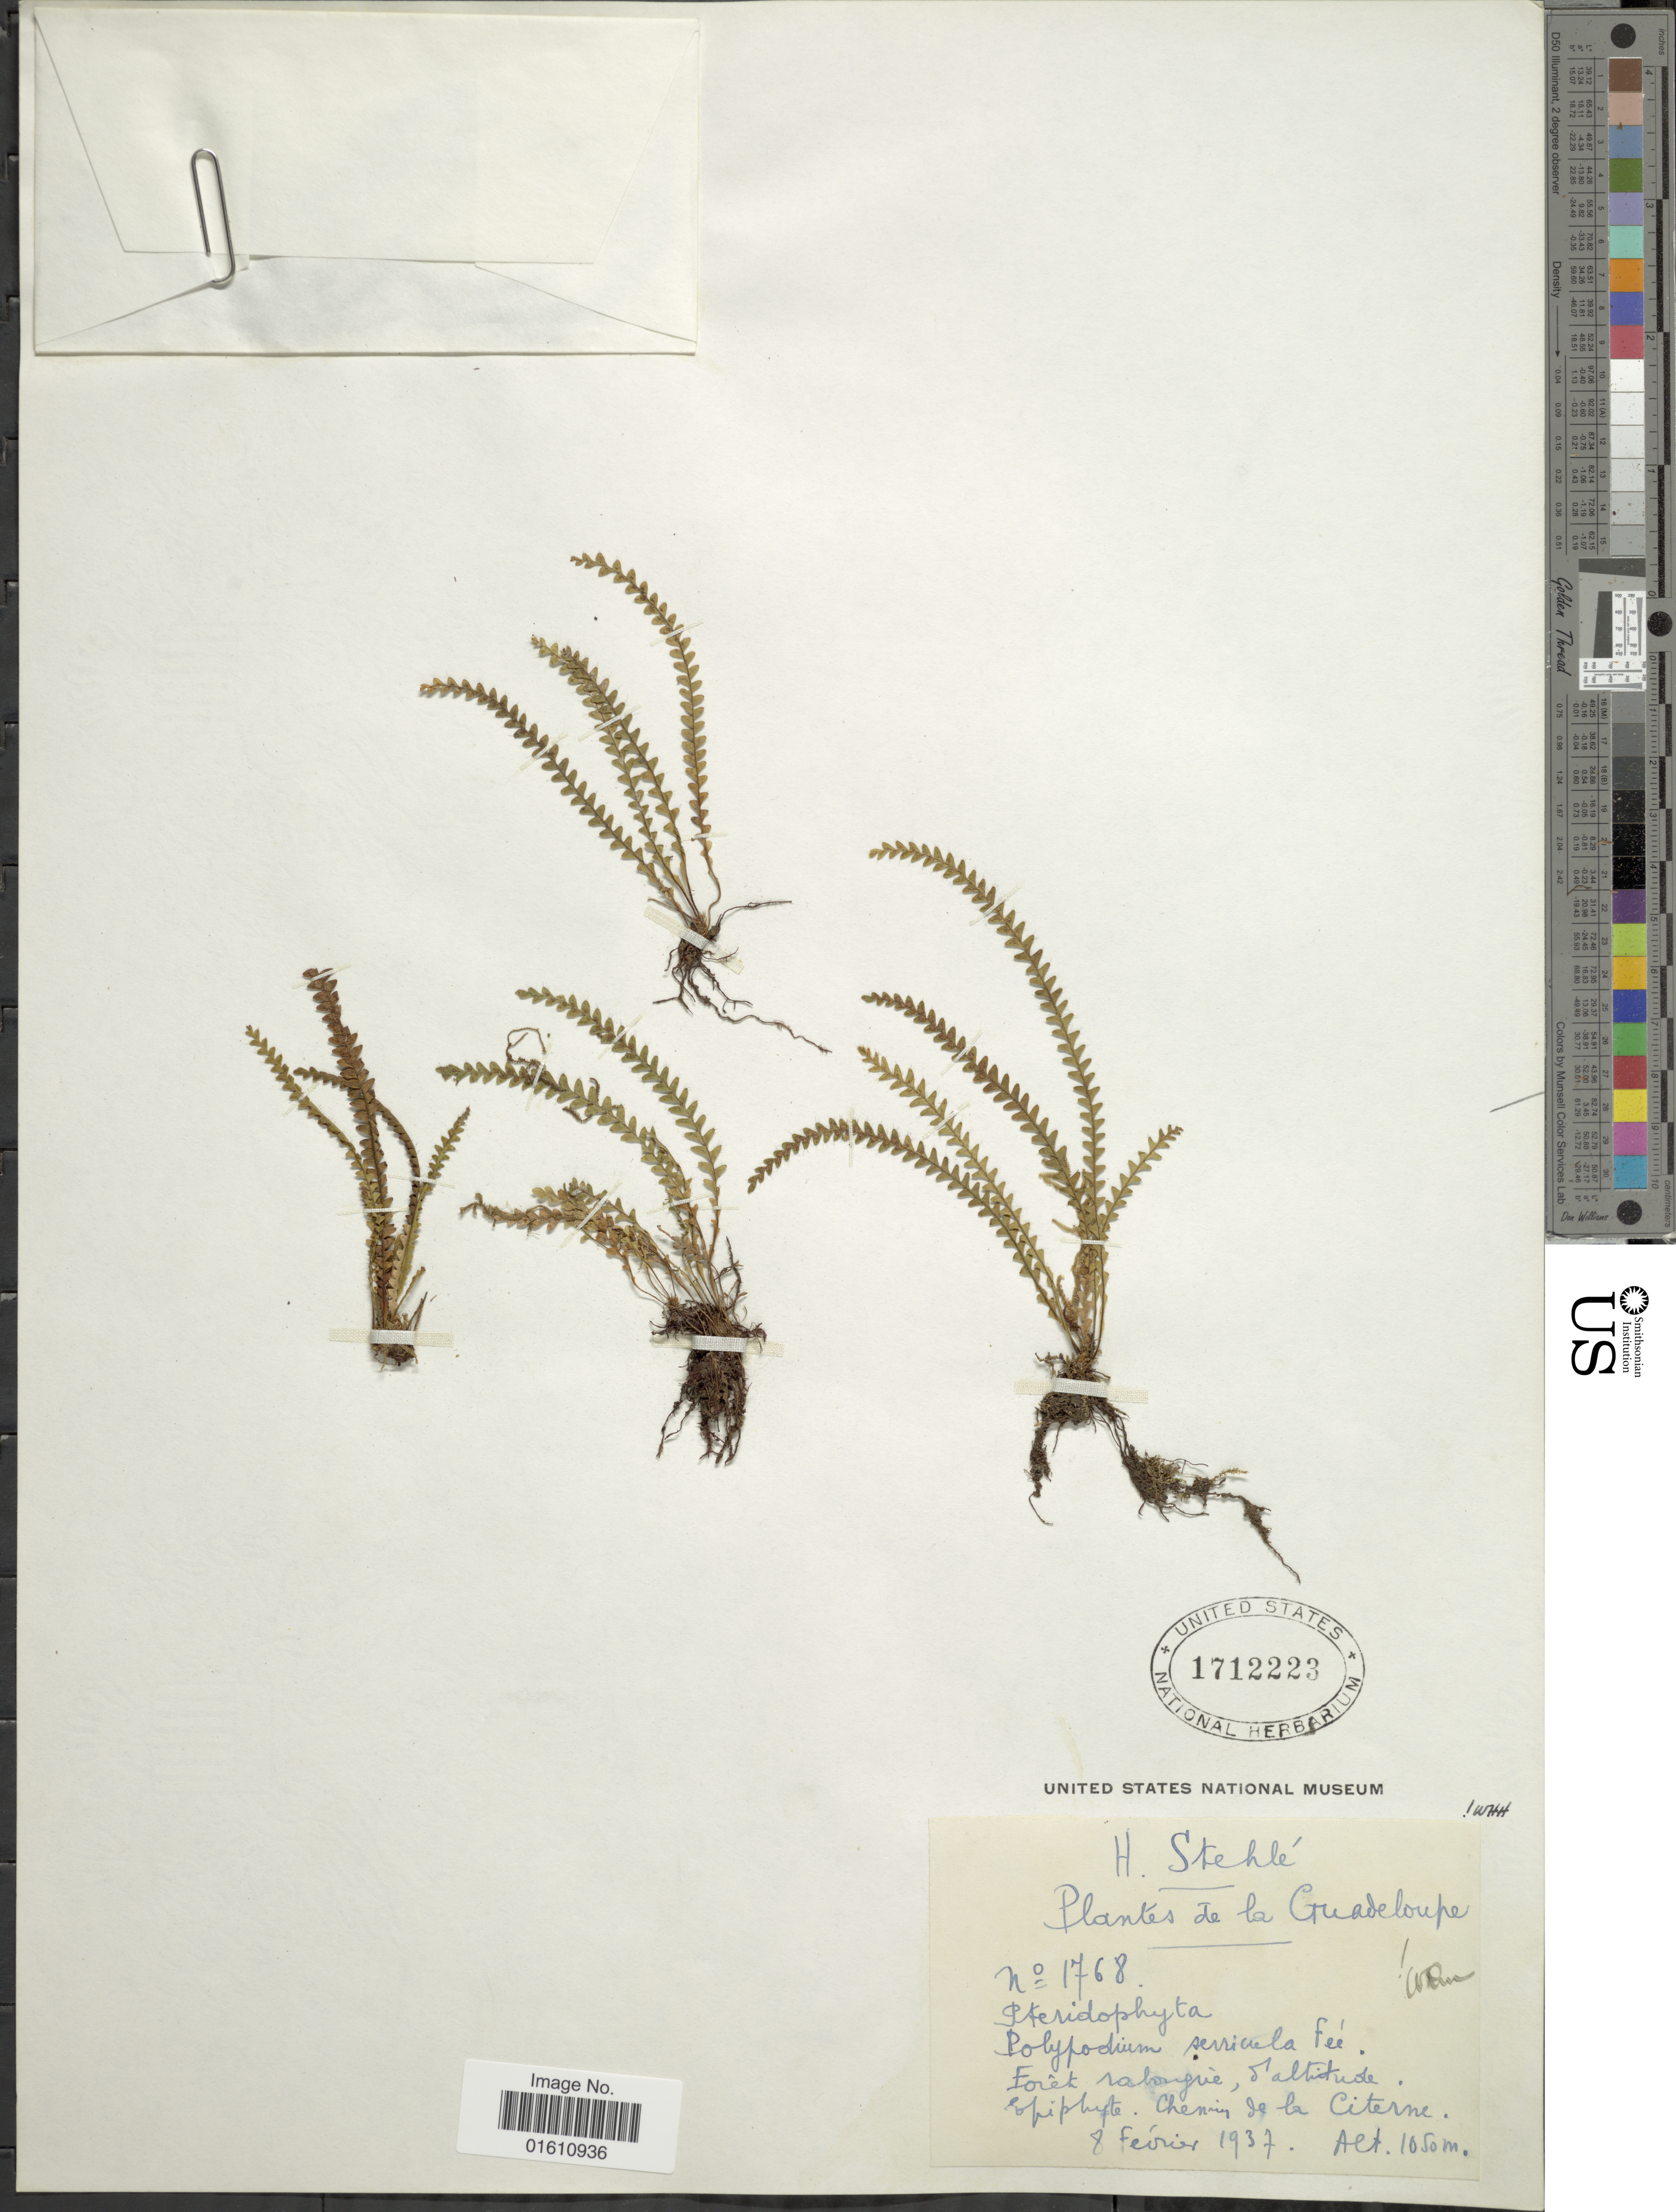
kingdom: Plantae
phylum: Tracheophyta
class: Polypodiopsida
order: Polypodiales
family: Polypodiaceae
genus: Moranopteris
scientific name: Moranopteris serricula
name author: (Fée) R. Y. Hirai & J. Prado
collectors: H. Stehlé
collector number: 1768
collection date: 1937-02-08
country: Guadeloupe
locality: Foret rabougrie, Chenim de la Citerne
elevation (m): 1050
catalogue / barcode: US 1712223